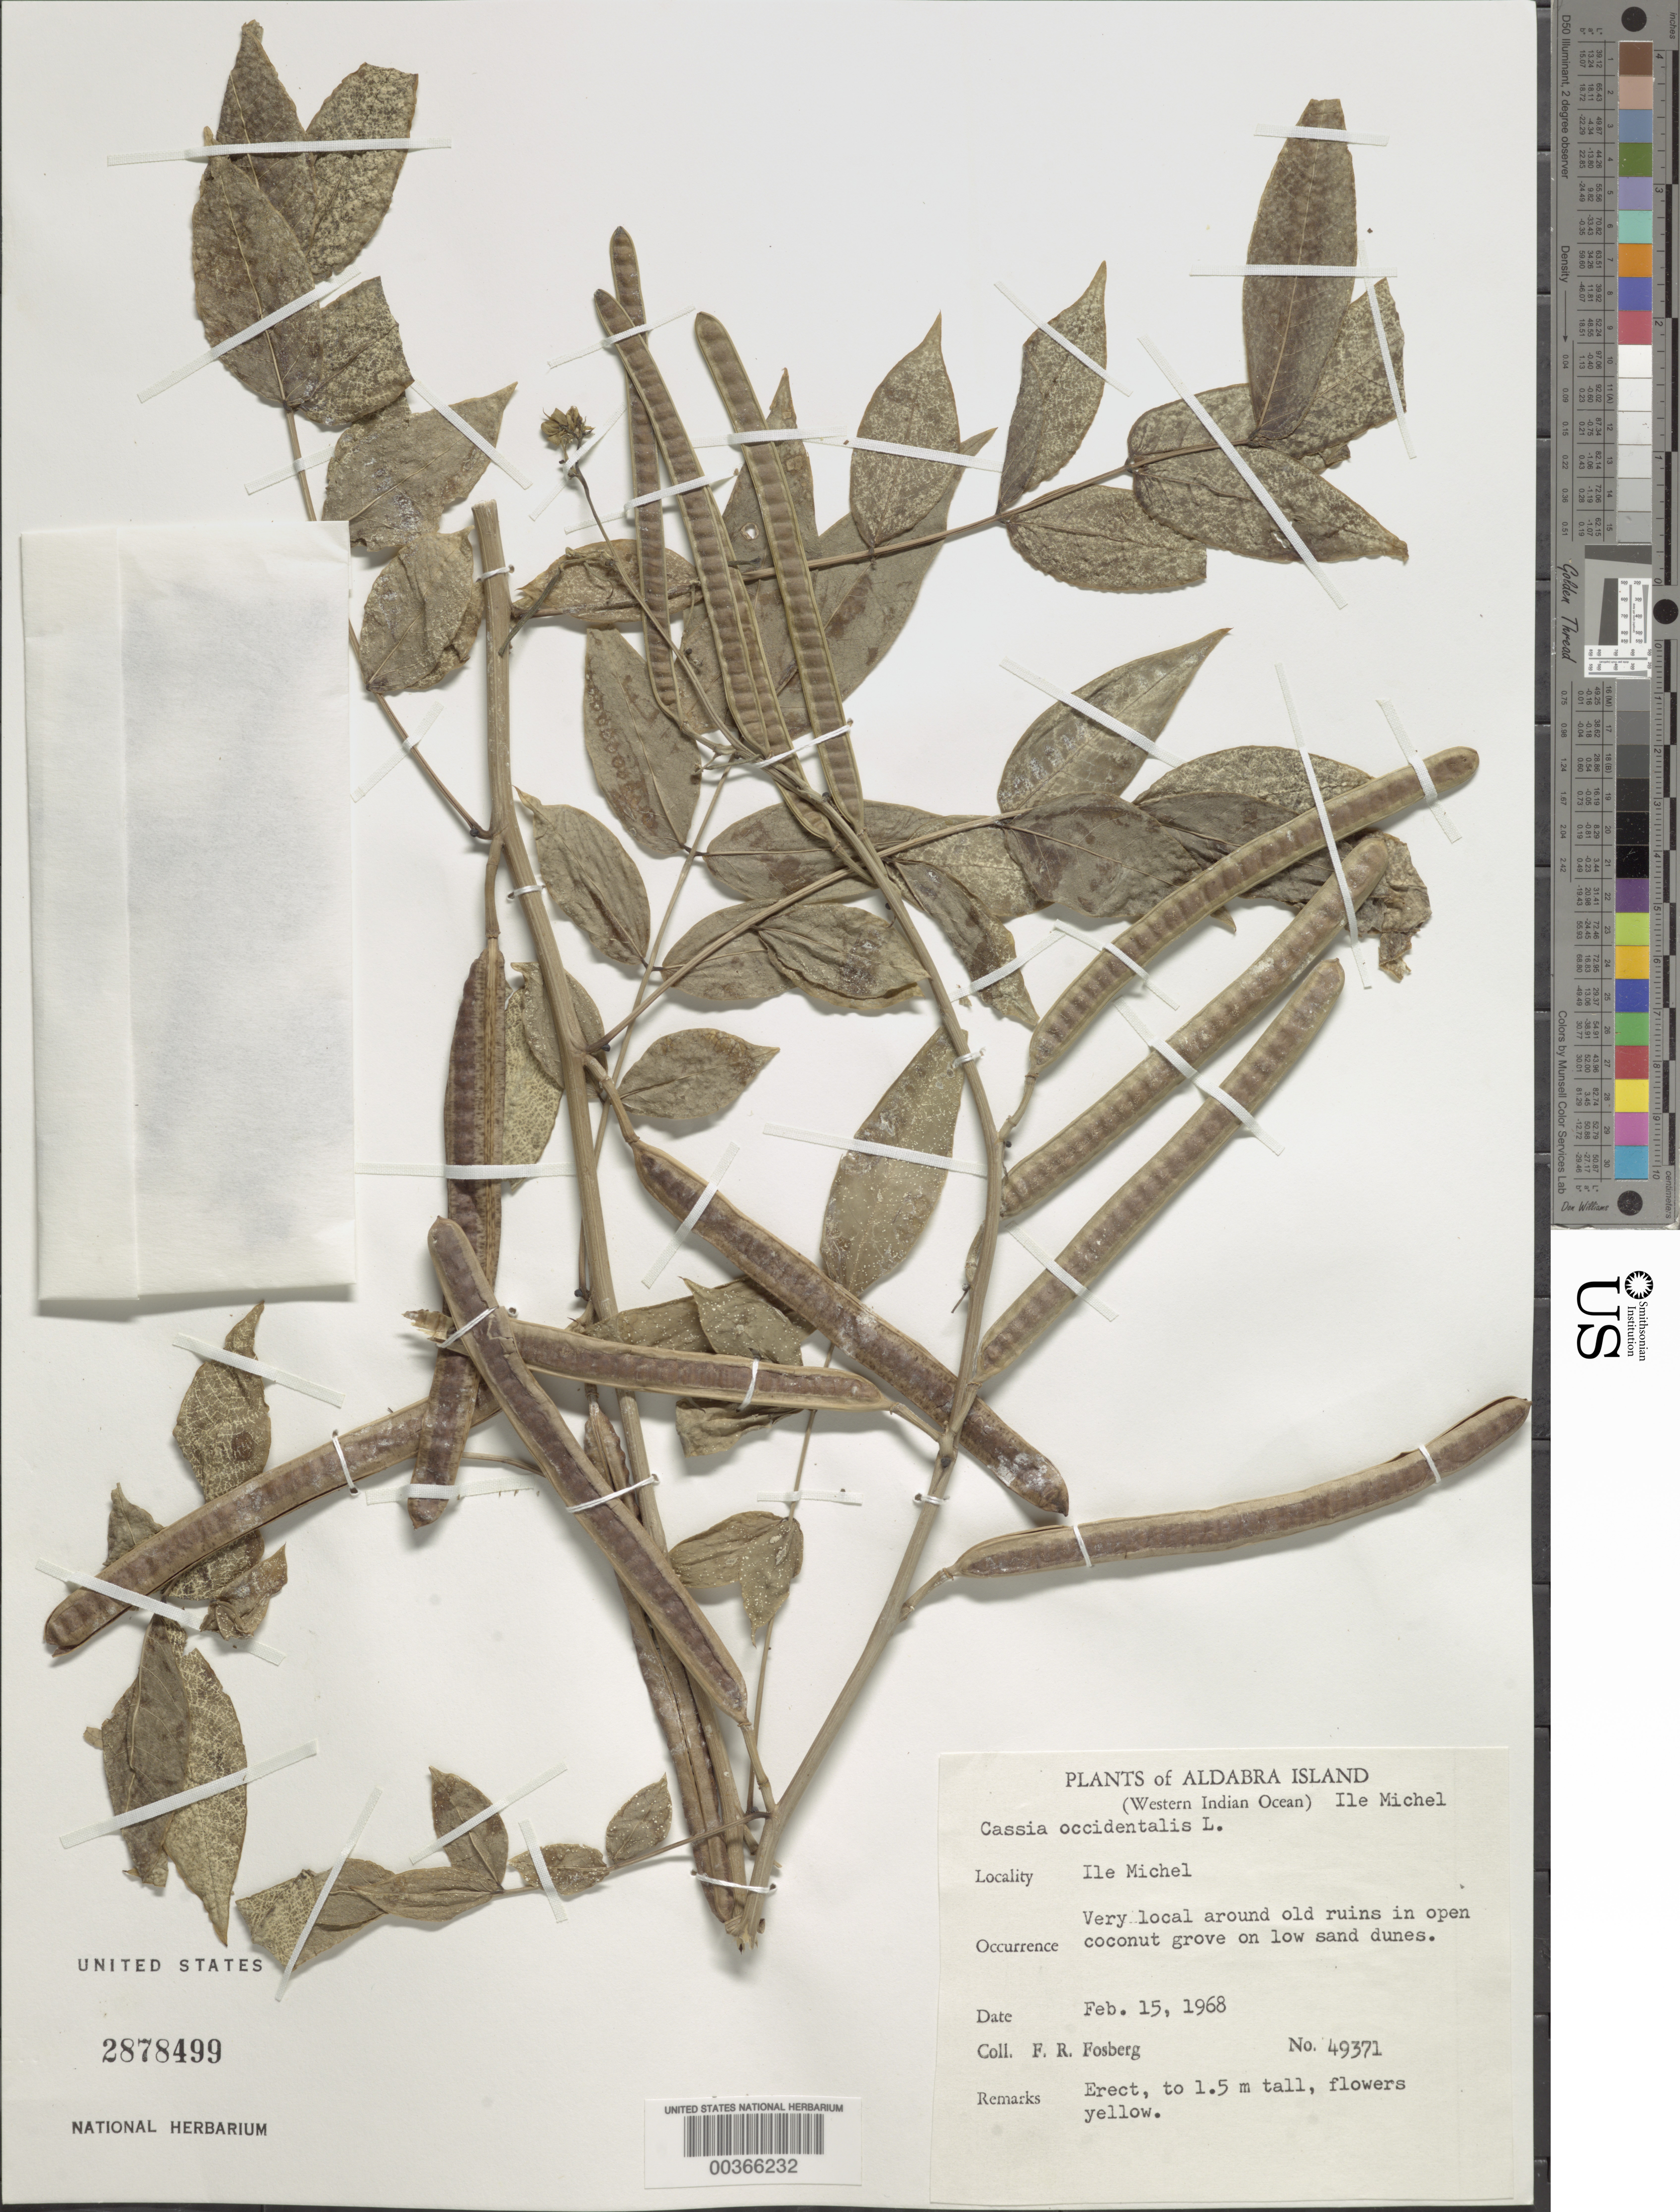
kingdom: Plantae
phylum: Tracheophyta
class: Magnoliopsida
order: Fabales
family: Fabaceae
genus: Senna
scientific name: Senna occidentalis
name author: (L.) Link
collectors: F. R. Fosberg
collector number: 49371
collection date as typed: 15 Feb 1968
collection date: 1968-02-15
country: Seychelles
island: Aldabra Atoll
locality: Michel Islet, around old ruins in coconut grove. [Michel I. = Coconut Islet]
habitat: In open cocoanut grove on low sand dunes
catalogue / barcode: US 2878499